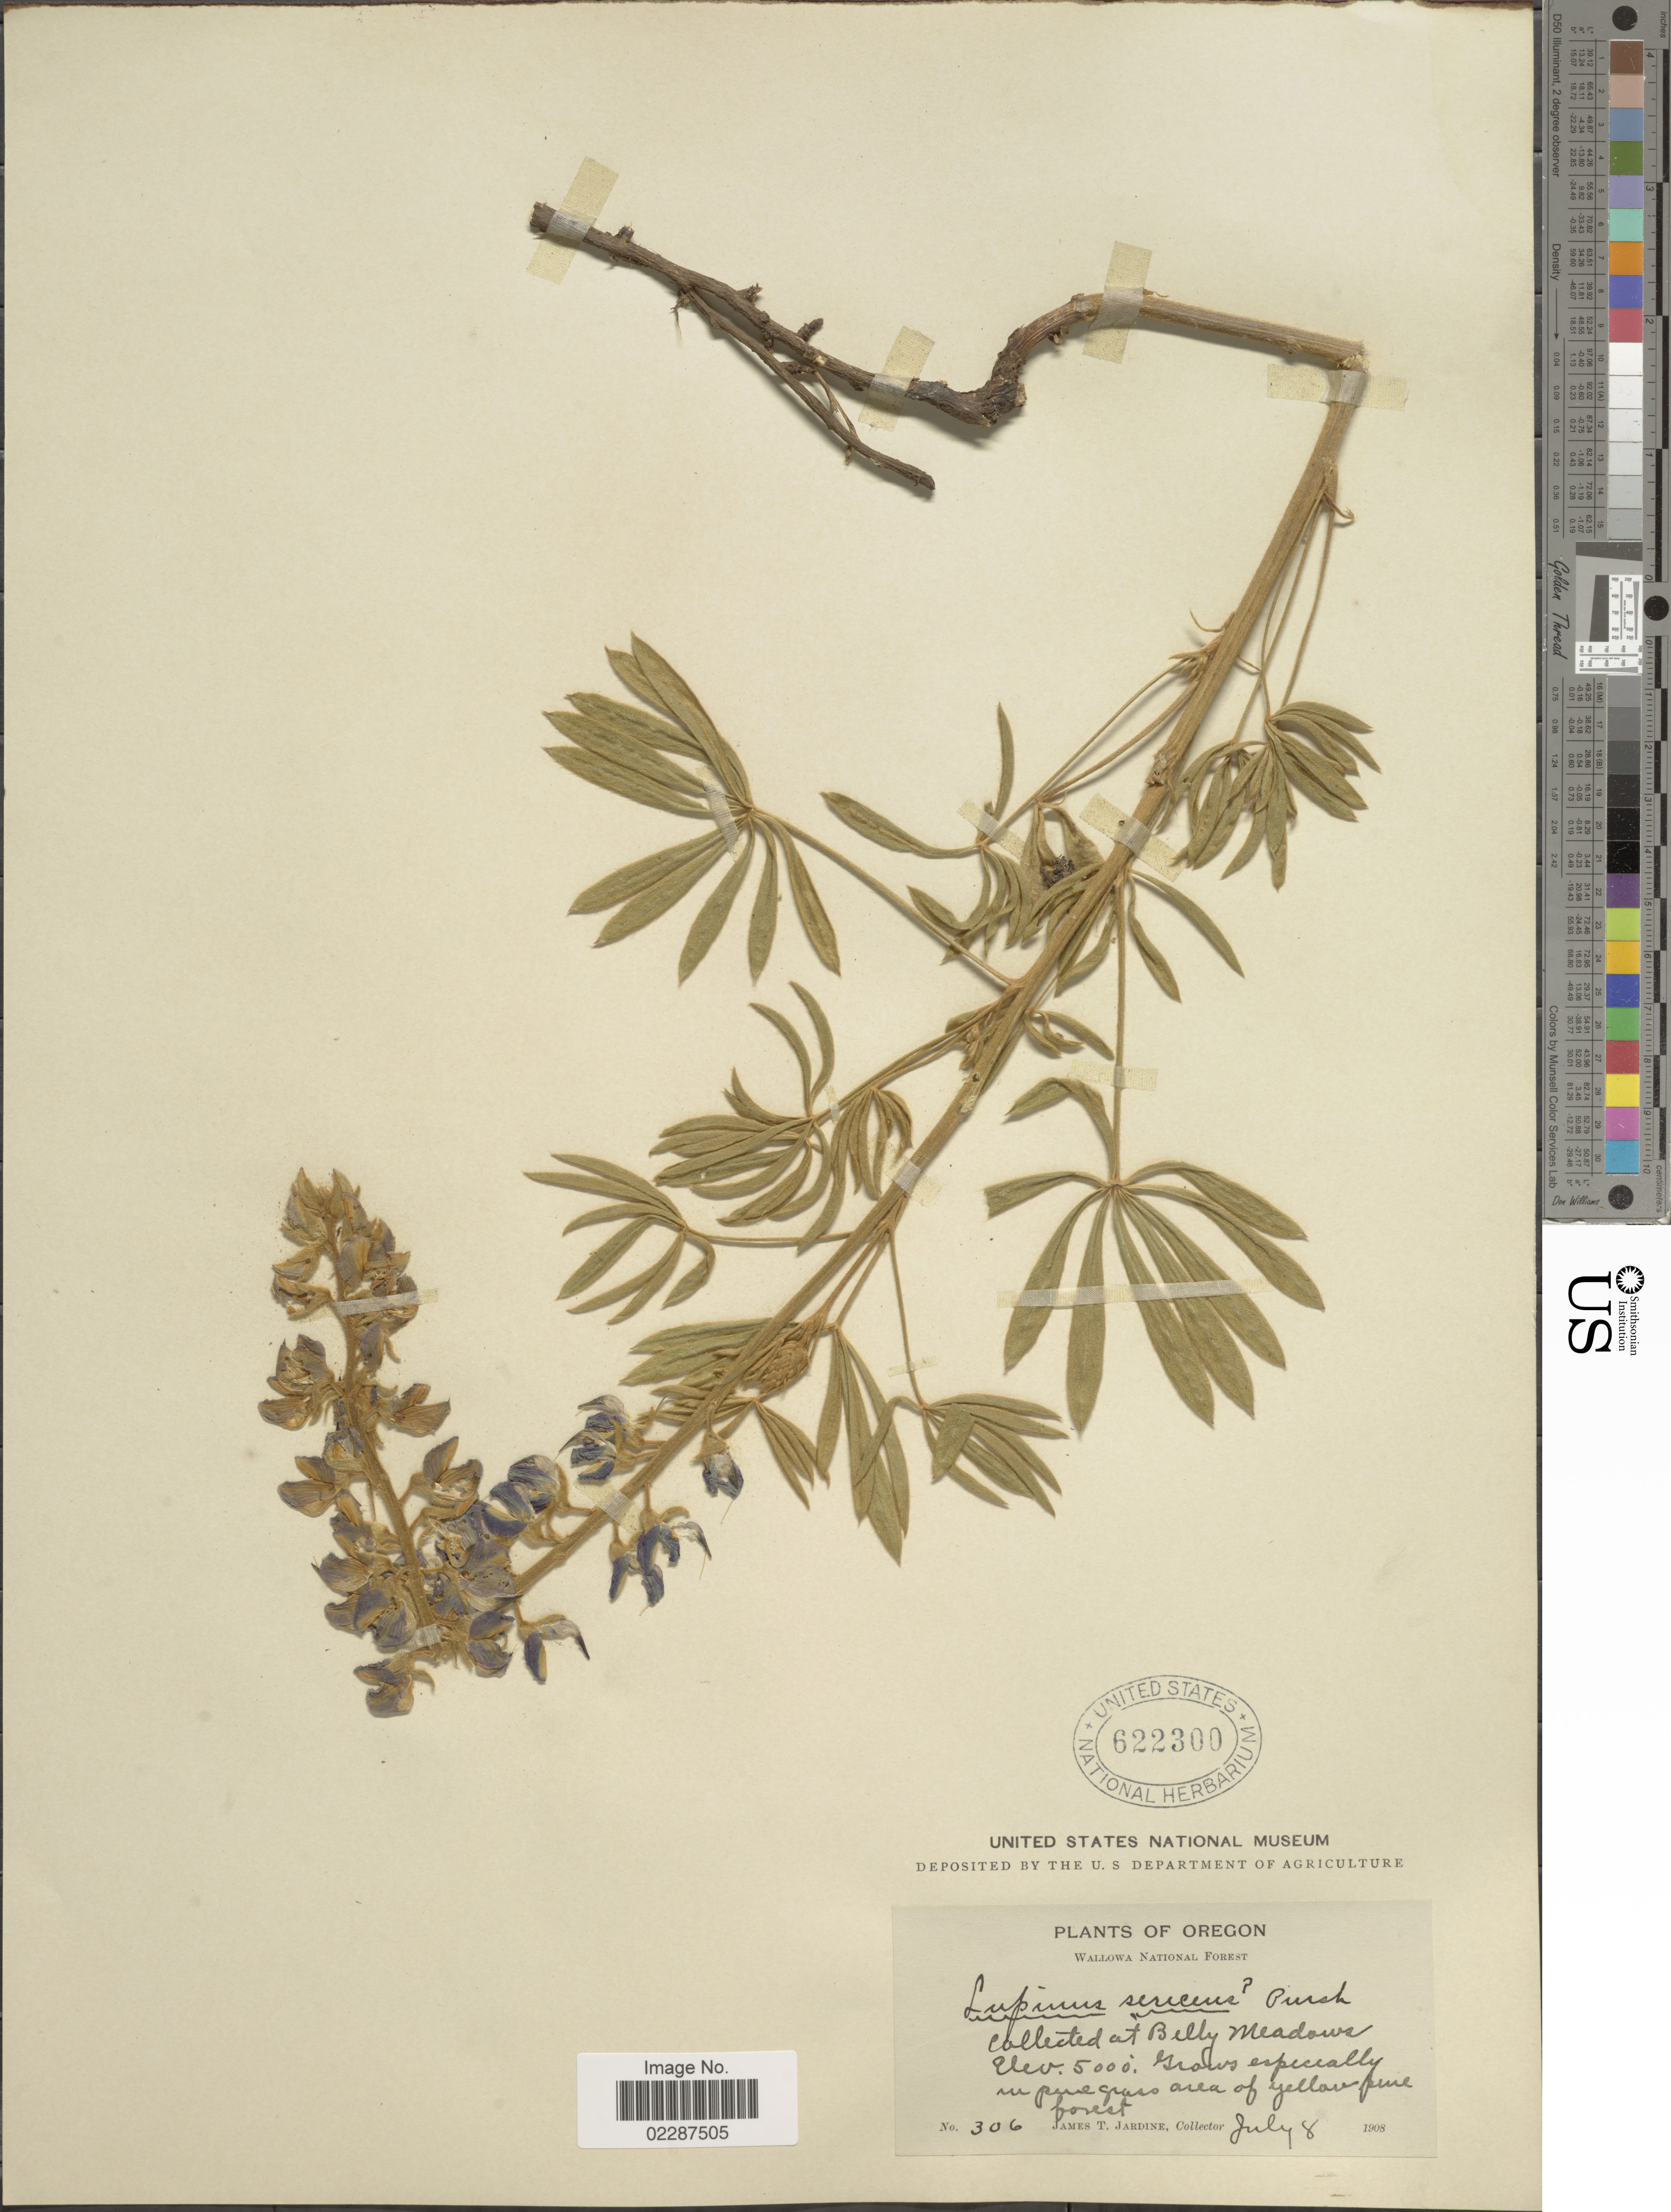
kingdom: Plantae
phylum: Tracheophyta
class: Magnoliopsida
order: Fabales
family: Fabaceae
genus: Lupinus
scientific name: Lupinus sericeus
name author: Pursh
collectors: J. T. Jardine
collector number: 306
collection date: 1908-07-08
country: United States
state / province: Oregon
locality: Wallowa National Forest, at Belly Meadows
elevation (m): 1524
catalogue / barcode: US 622300